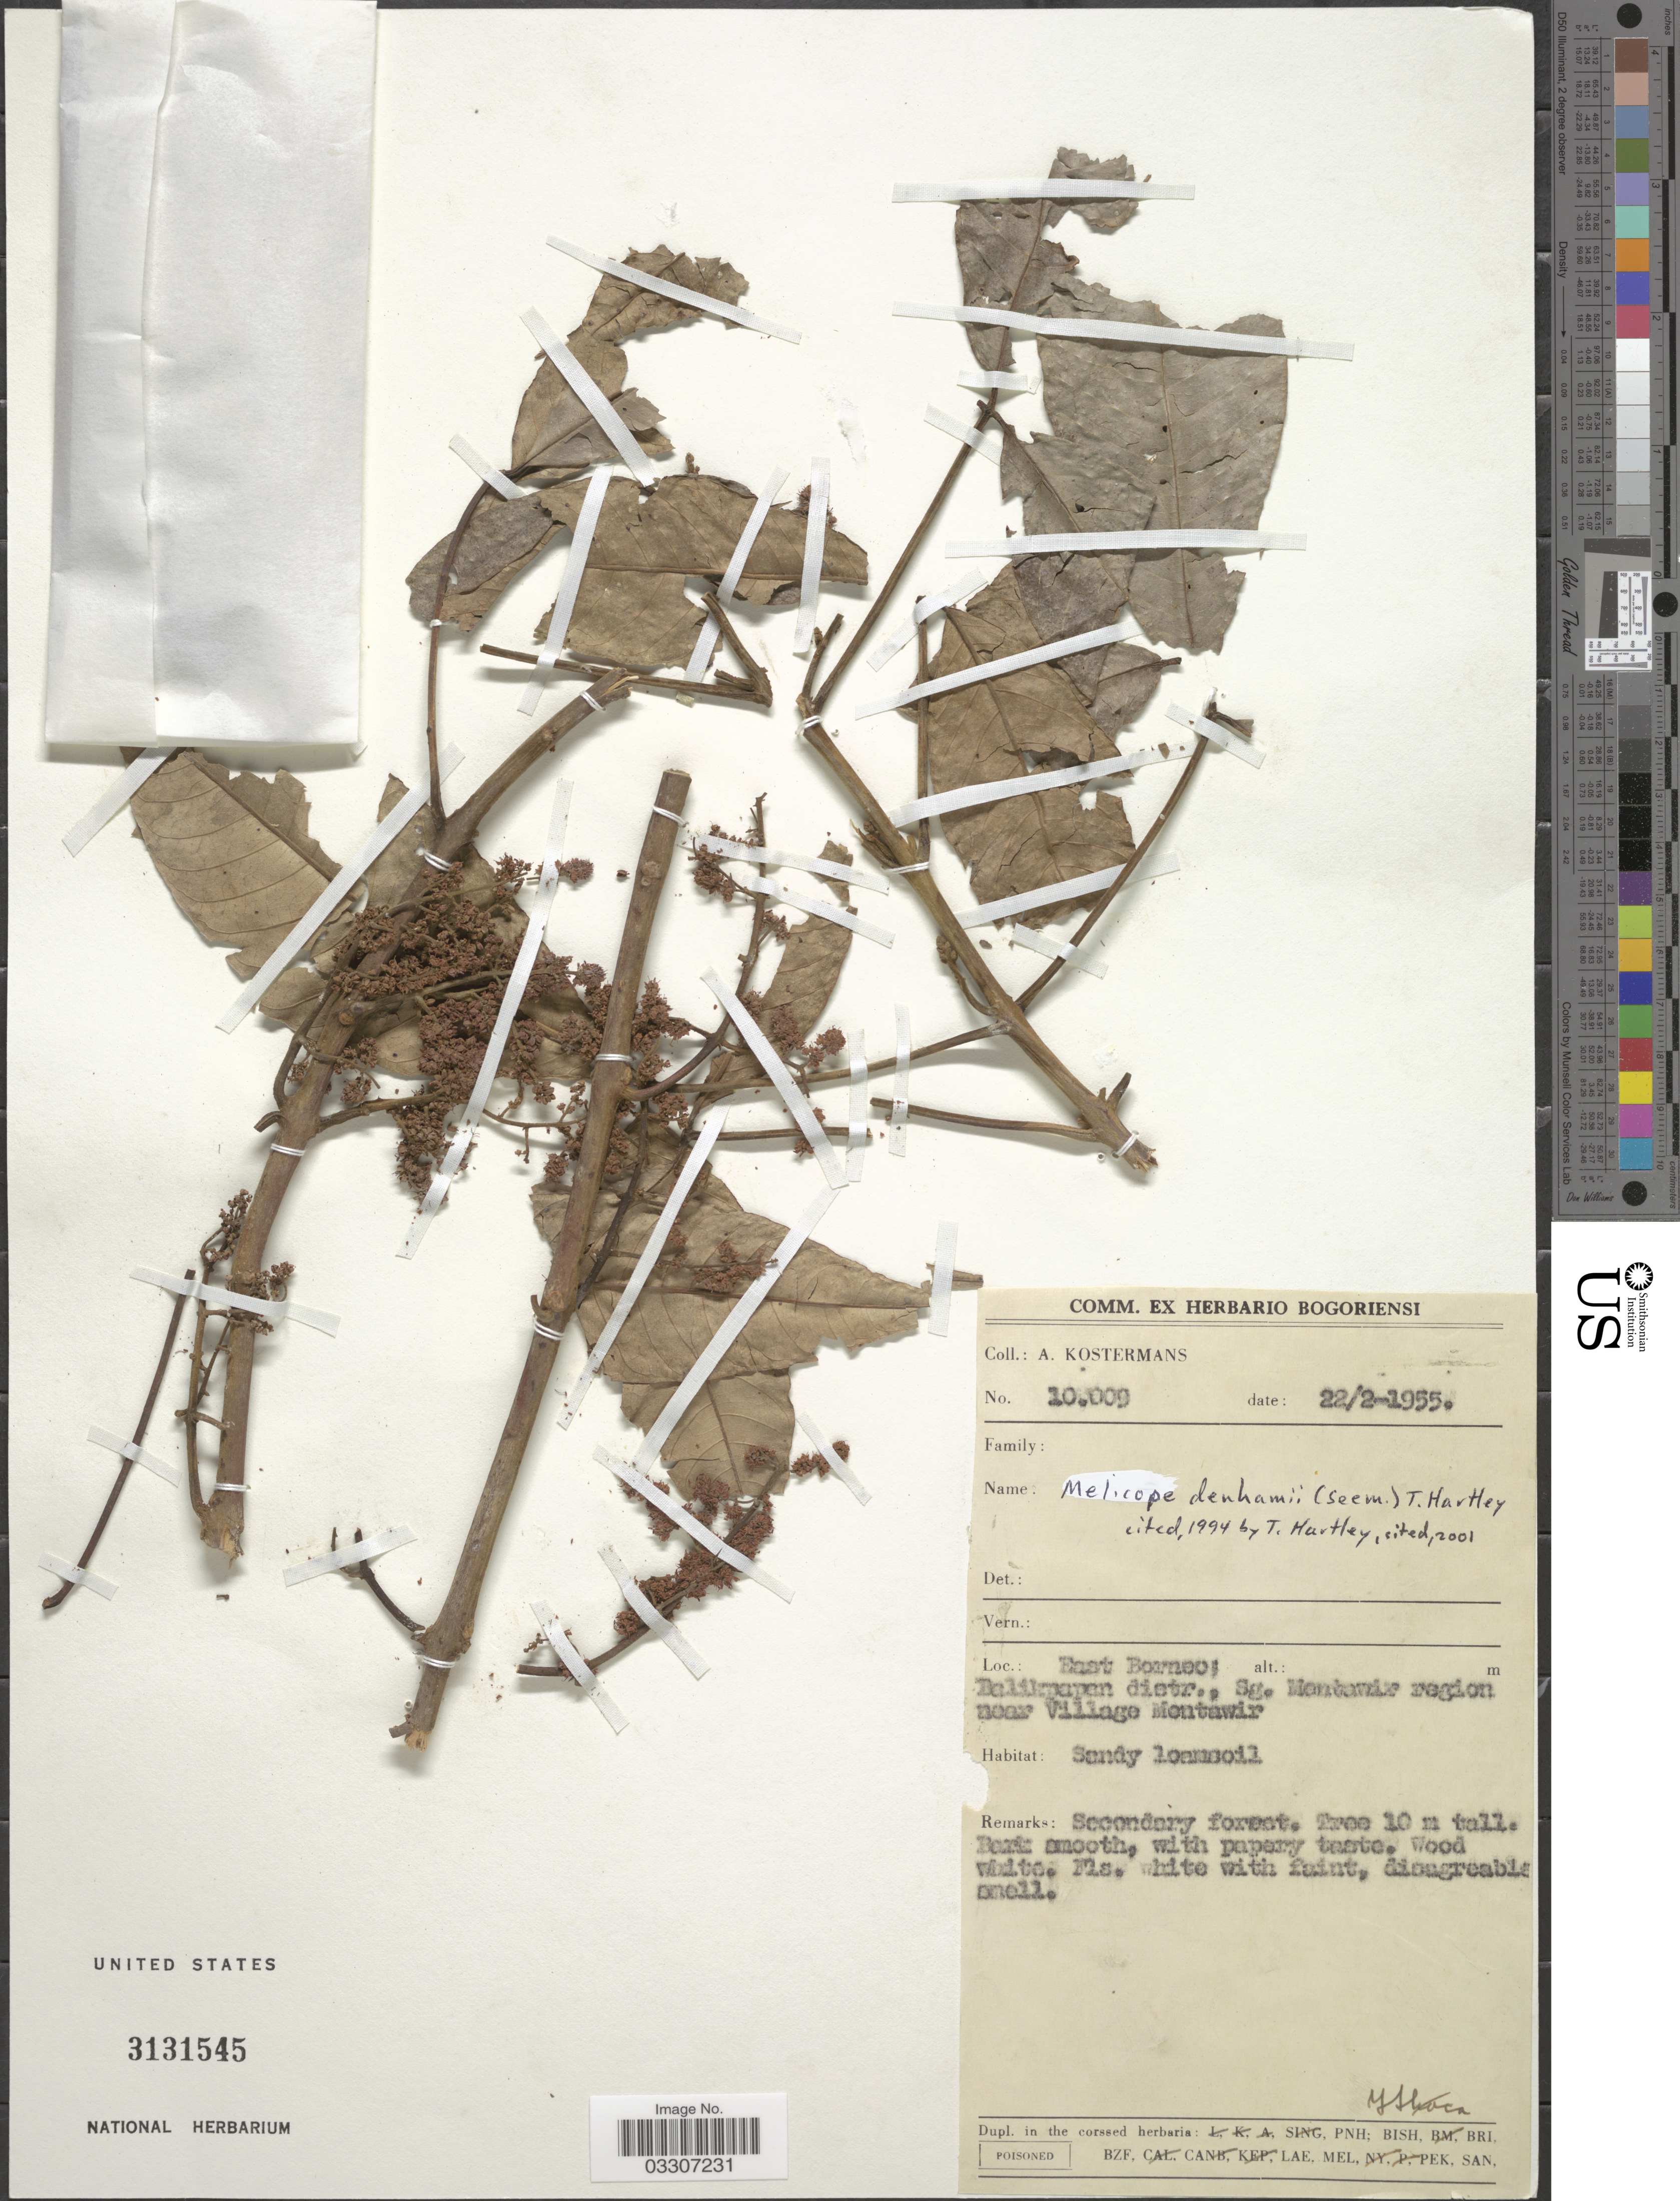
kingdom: Plantae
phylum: Tracheophyta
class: Magnoliopsida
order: Sapindales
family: Rutaceae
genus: Melicope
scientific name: Melicope denhamii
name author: (Seem.) T.G. Hartley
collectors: A. J. G. Kostermans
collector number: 10009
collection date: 1955-02-22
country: Indonesia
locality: East Borneo; Balikpapan distr., Sg. Mentawir region near Village Mentawir.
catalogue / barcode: US 3131545